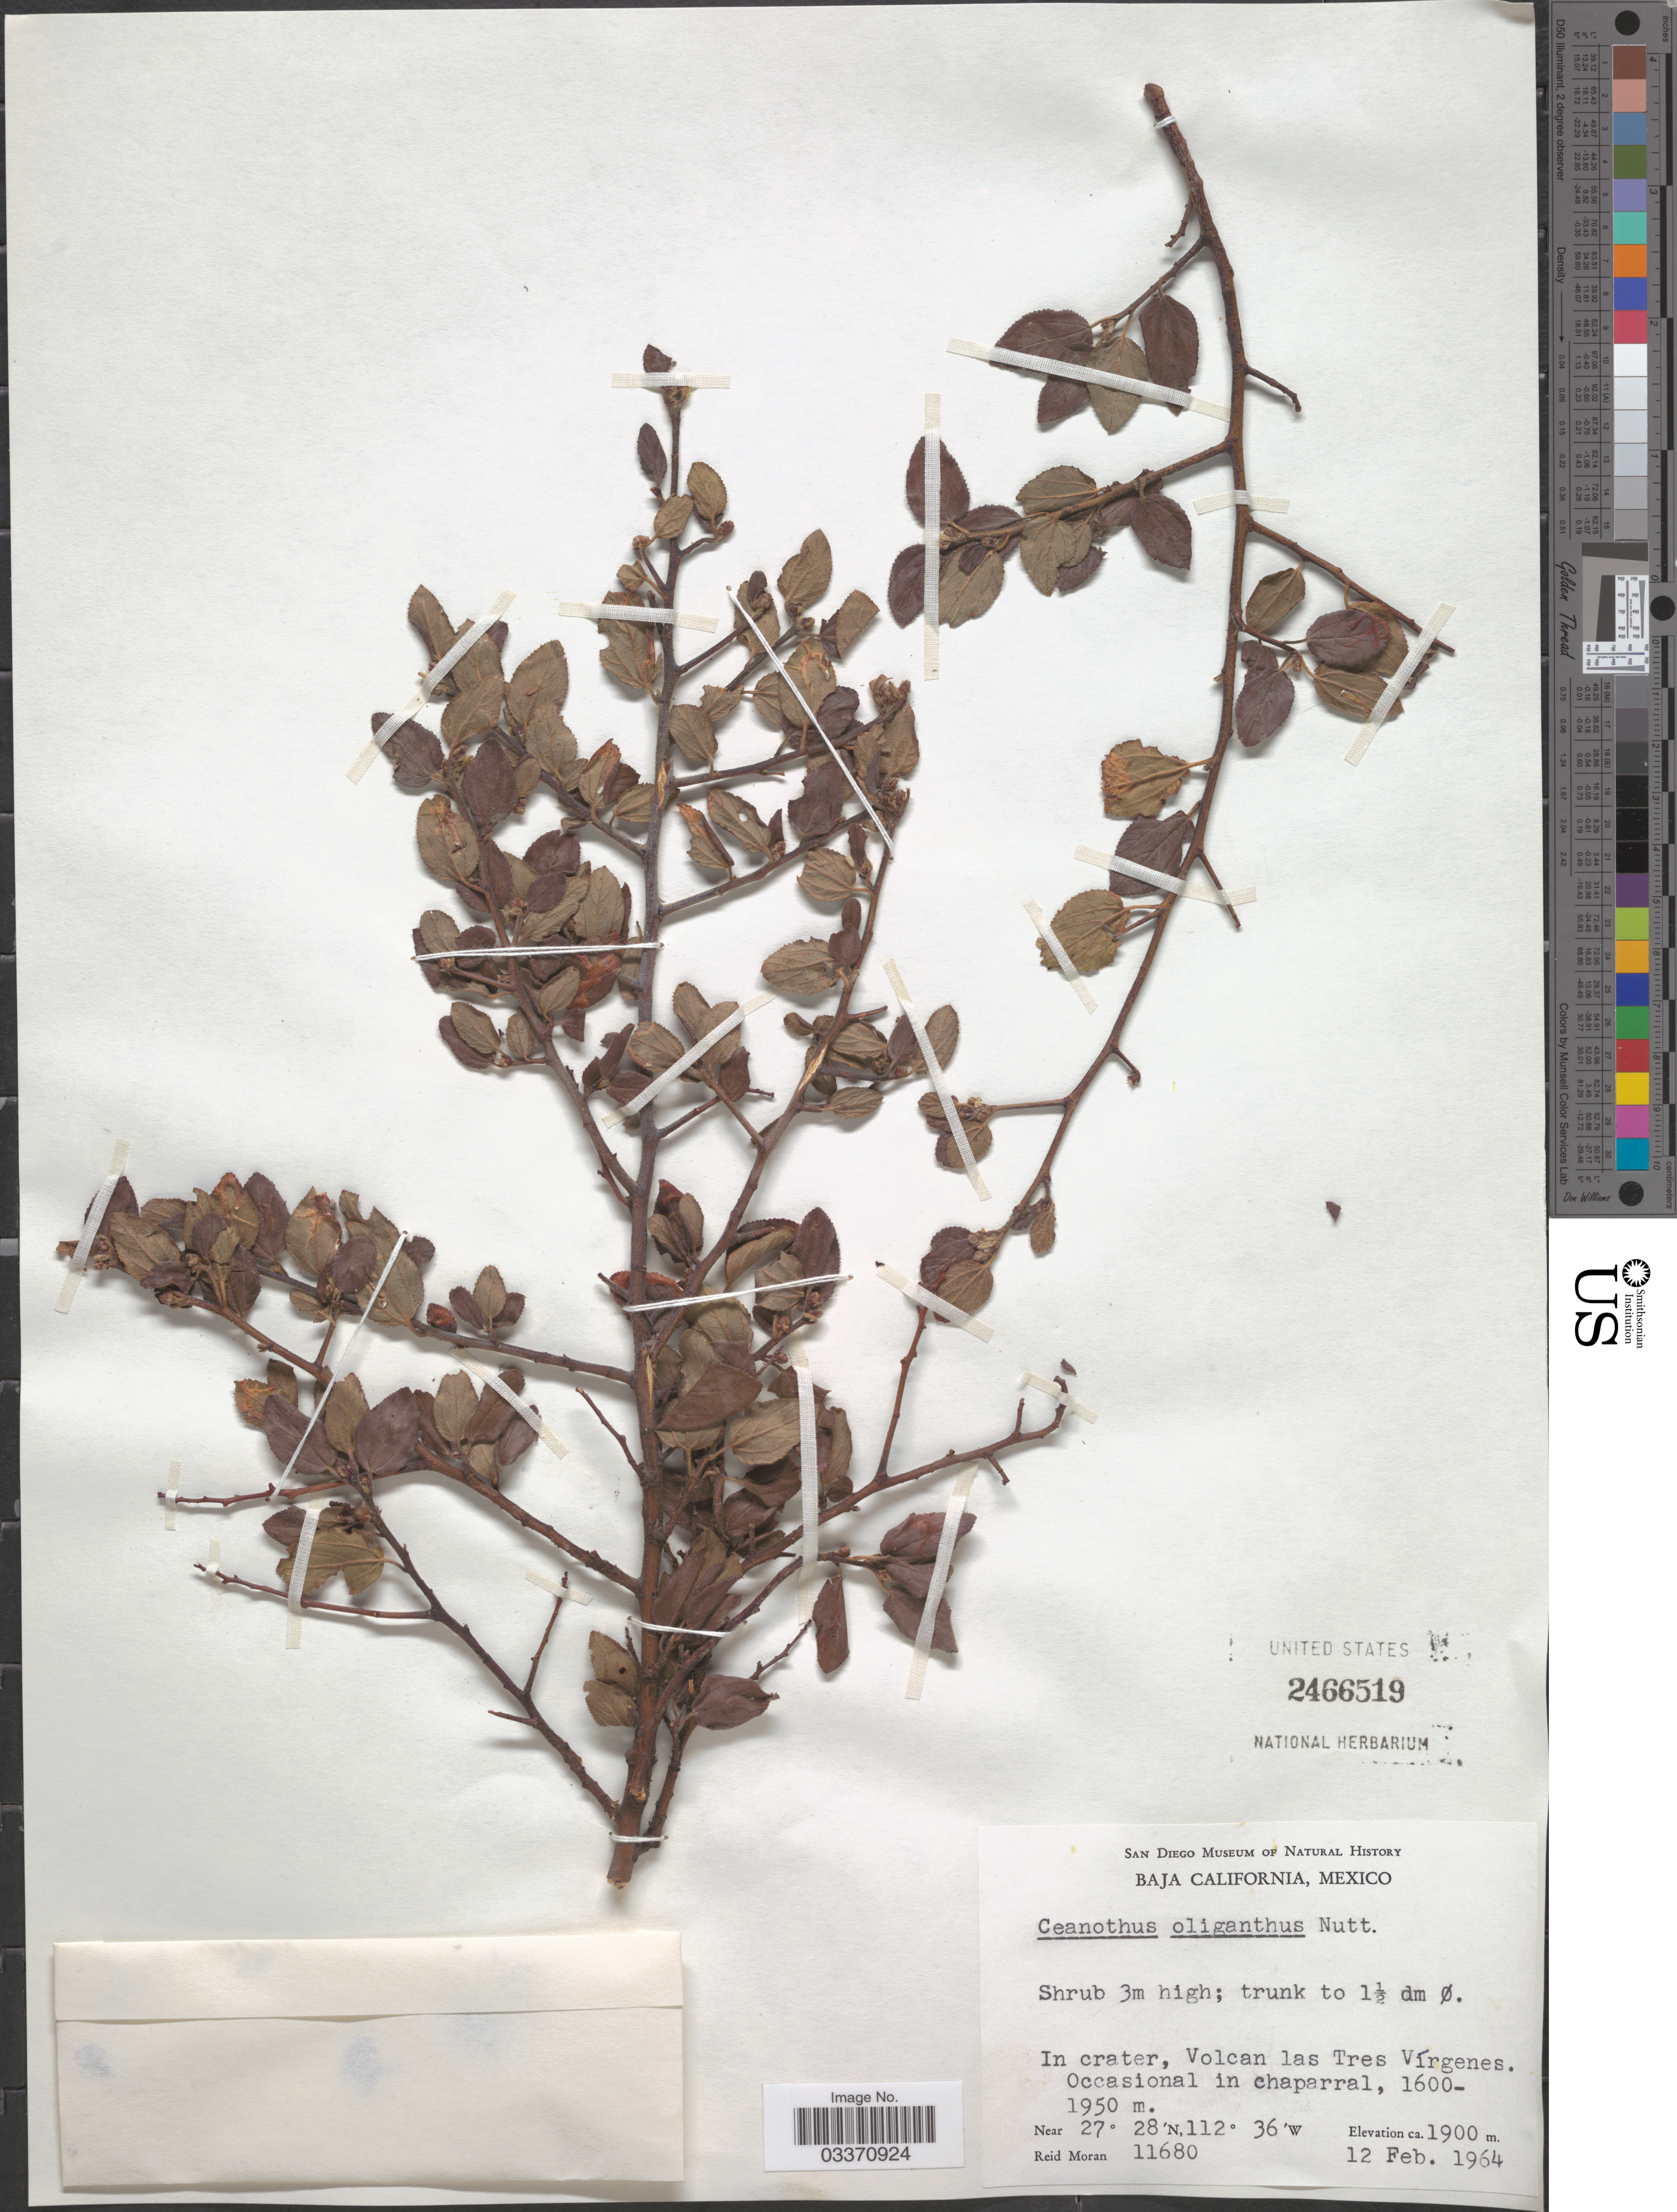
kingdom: Plantae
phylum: Tracheophyta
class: Magnoliopsida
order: Rosales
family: Rhamnaceae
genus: Ceanothus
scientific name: Ceanothus oliganthus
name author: Nutt.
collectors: R. Moran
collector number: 11680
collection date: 1964-02-12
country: Mexico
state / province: Baja California Sur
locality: In crater, Volcan las Tres Vírgenes Occasional in chaparral.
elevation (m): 1900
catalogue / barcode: US 2466519